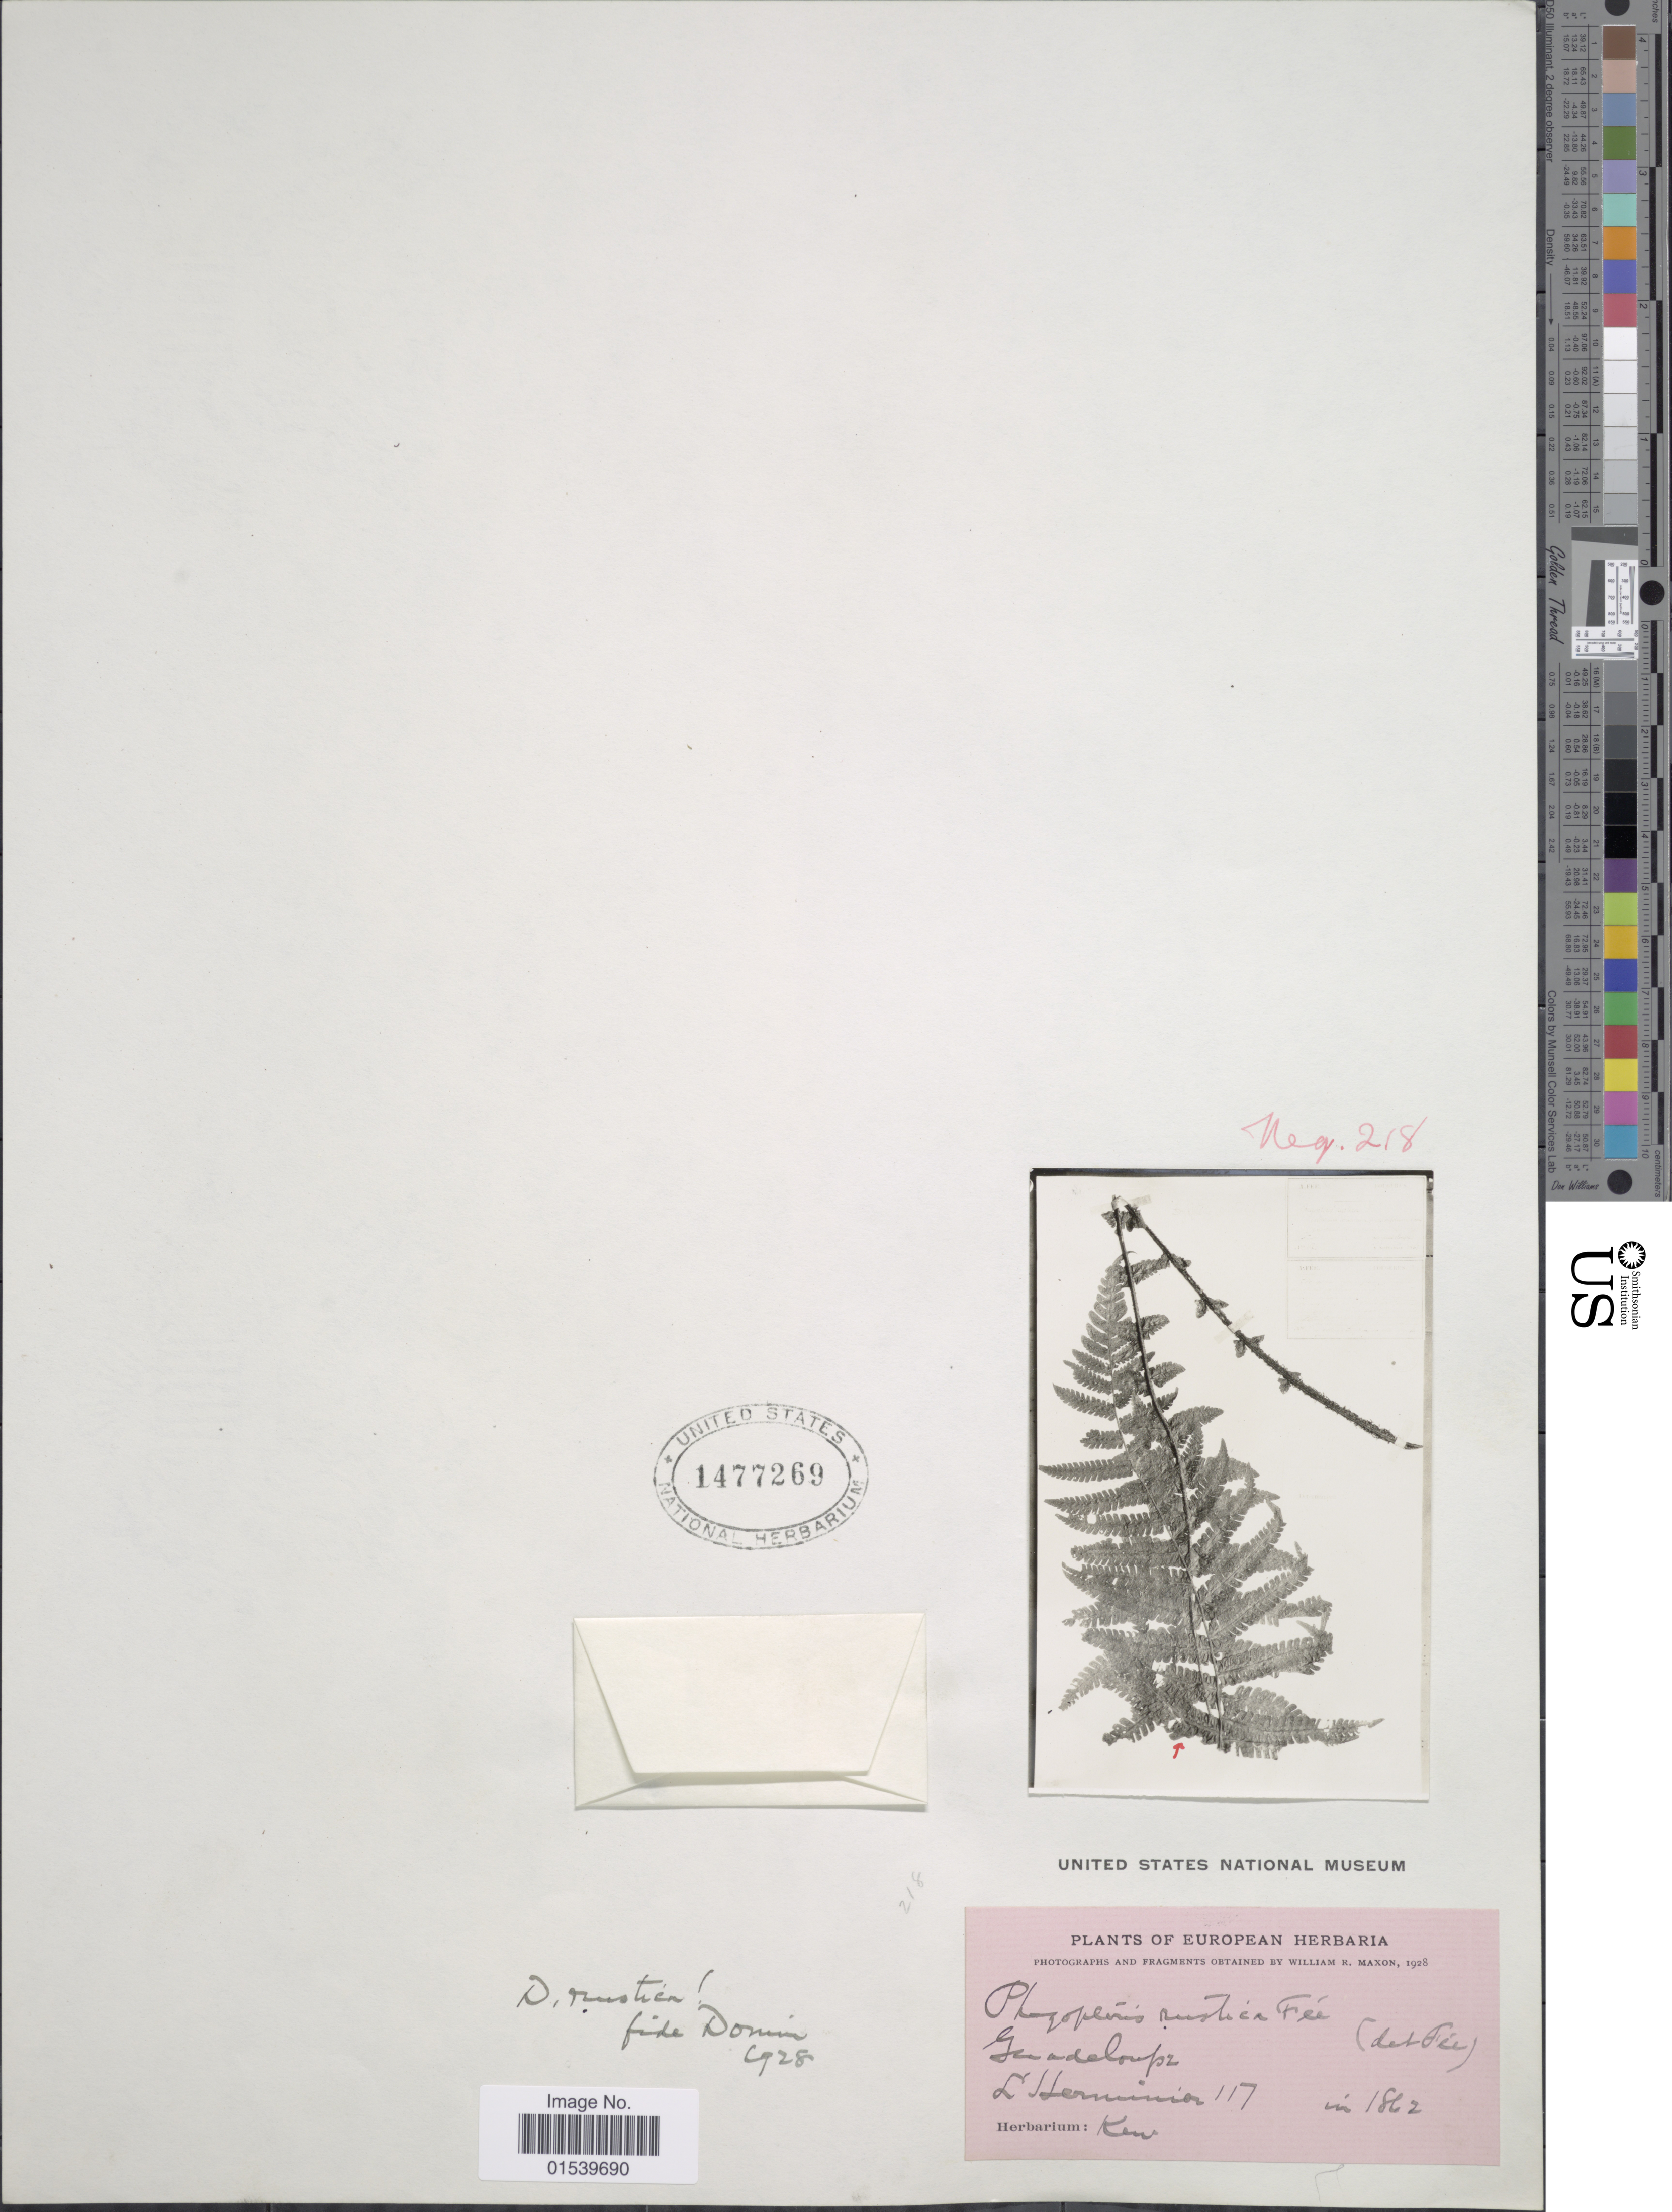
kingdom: Plantae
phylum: Tracheophyta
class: Polypodiopsida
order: Polypodiales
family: Thelypteridaceae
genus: Amauropelta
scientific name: Amauropelta rustica (Fée) comb. nov., ined 2015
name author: (Fée)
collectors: -. L'Herminier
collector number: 117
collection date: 1862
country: Guadeloupe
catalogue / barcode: US 1477269